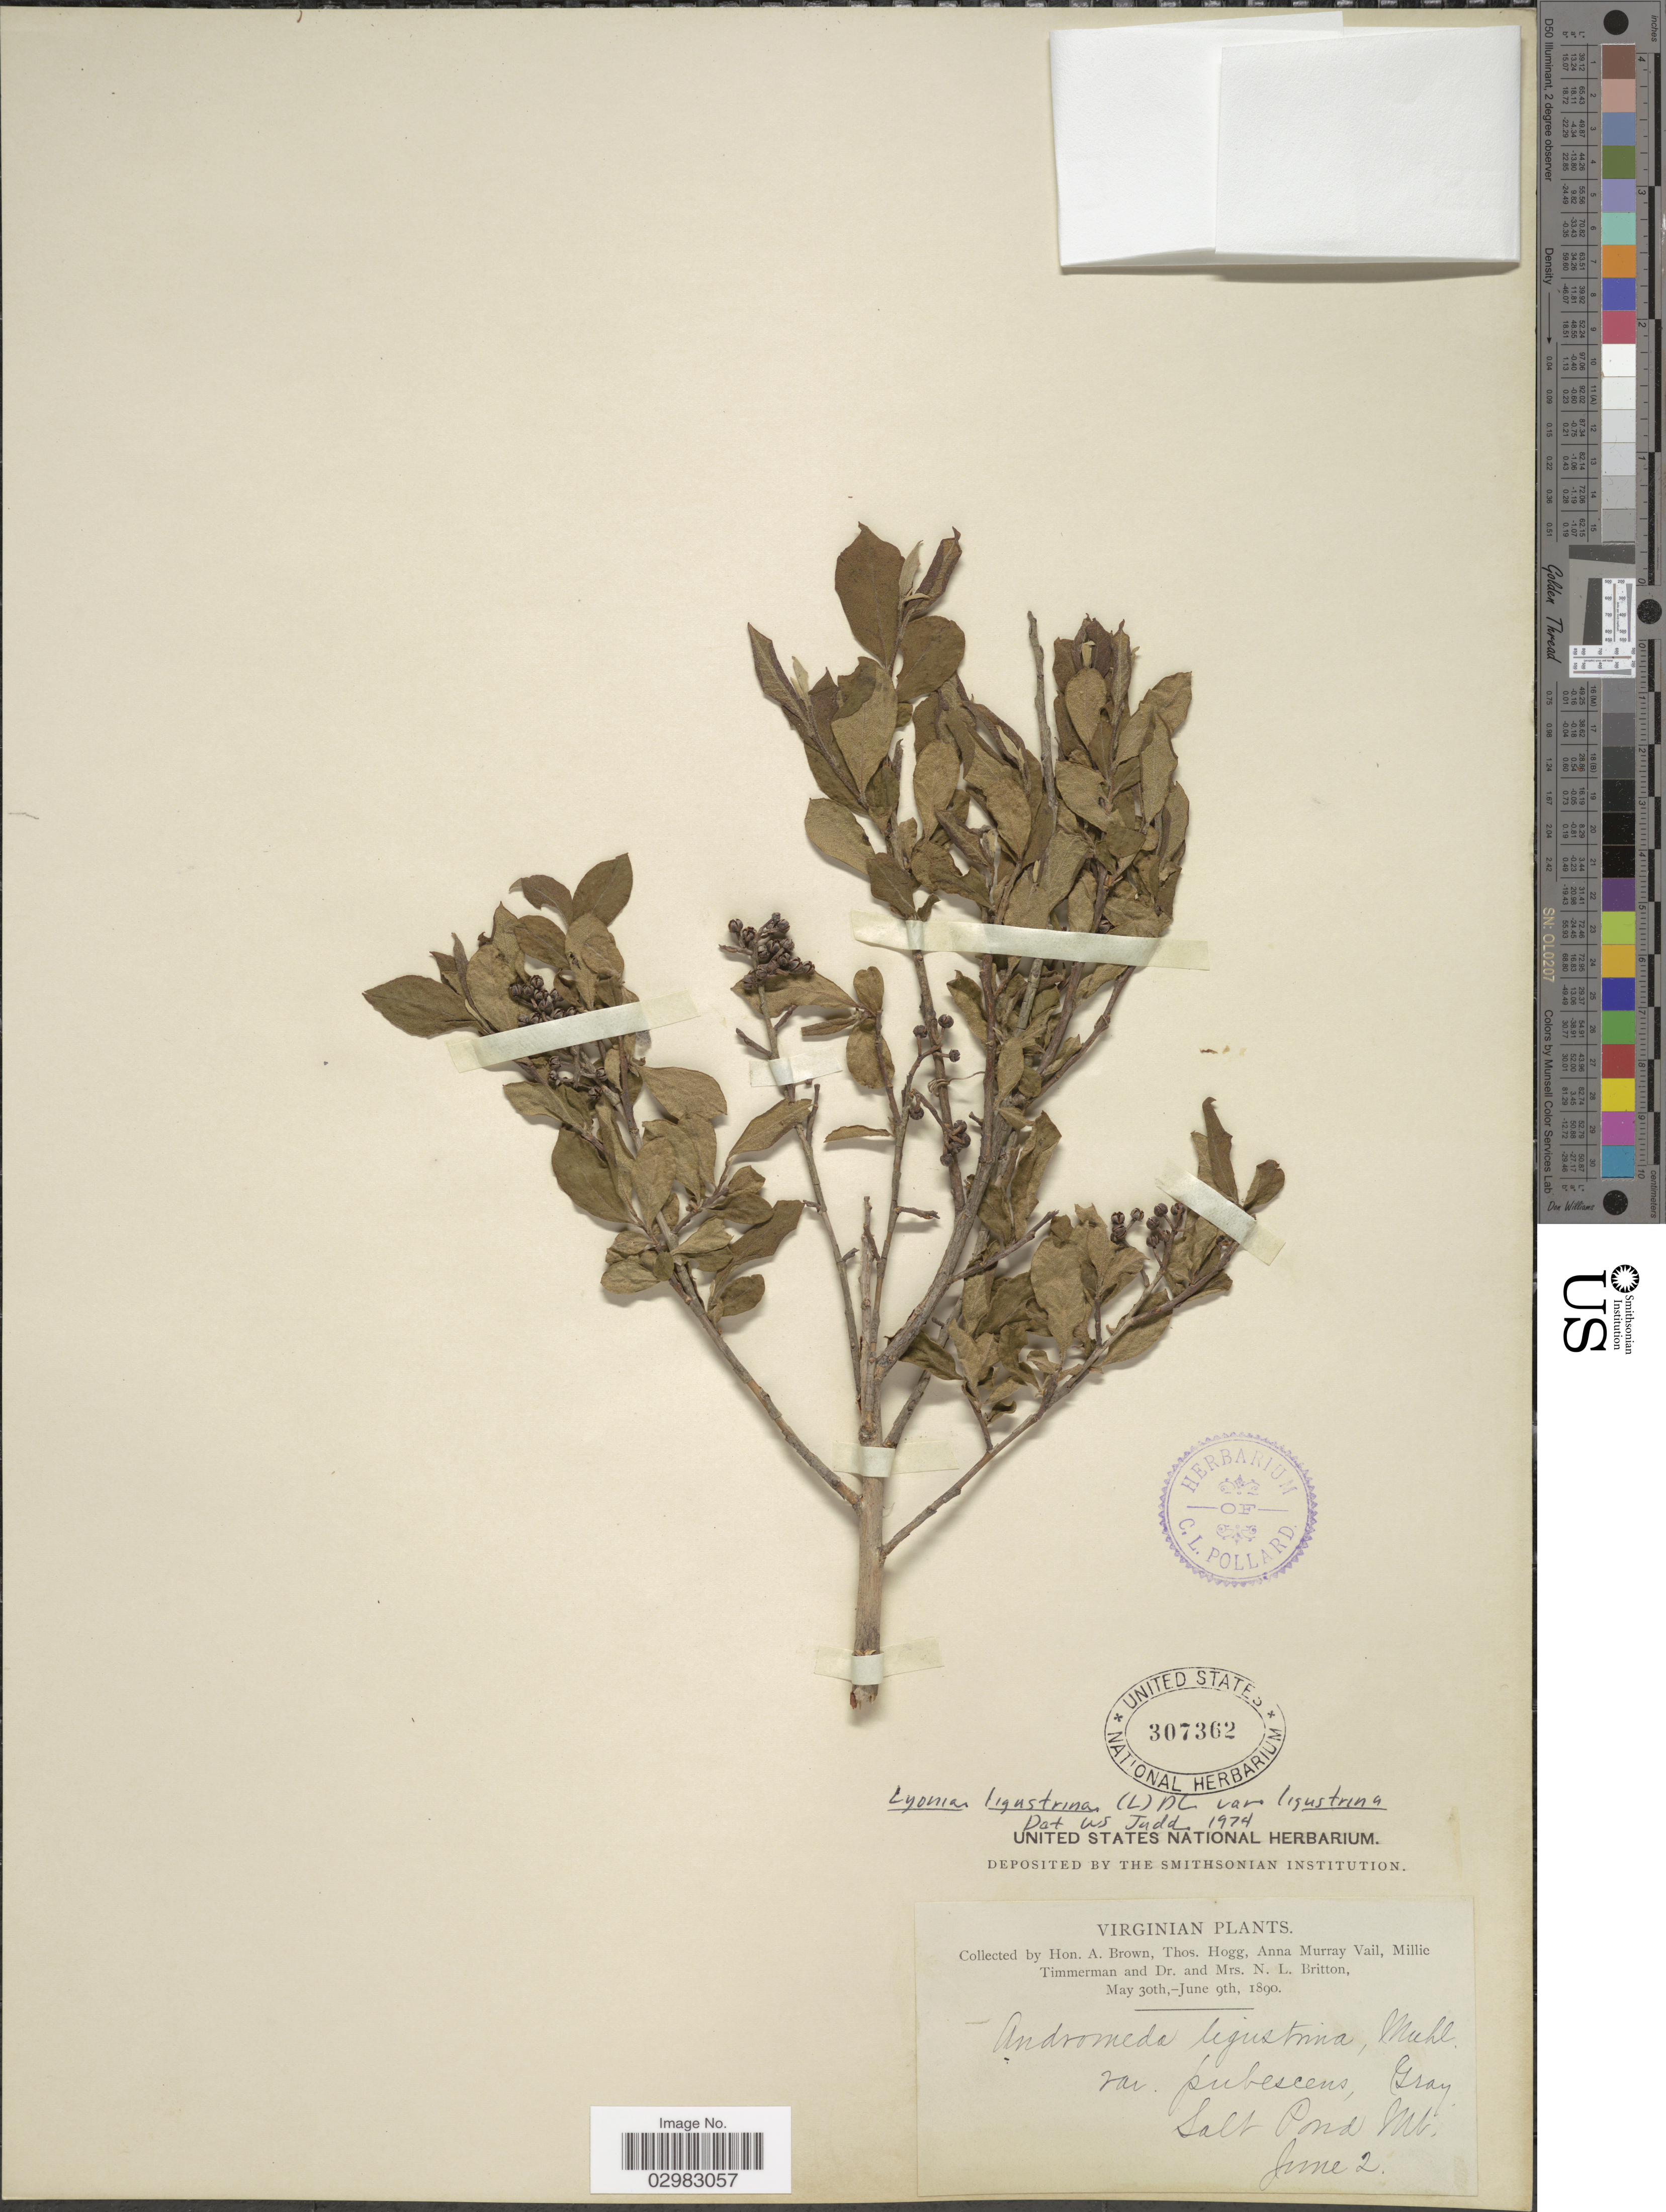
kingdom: Plantae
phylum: Tracheophyta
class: Magnoliopsida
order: Ericales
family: Ericaceae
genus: Lyonia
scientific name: Lyonia ligustrina var. ligustrina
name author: (L.) DC.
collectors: H. A. Brown, T. Hogg, A. Vail, M. Timmerman & et al.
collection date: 1890-06-02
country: United States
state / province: Virginia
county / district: Giles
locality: Salt Pond Mt.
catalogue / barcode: US 307362